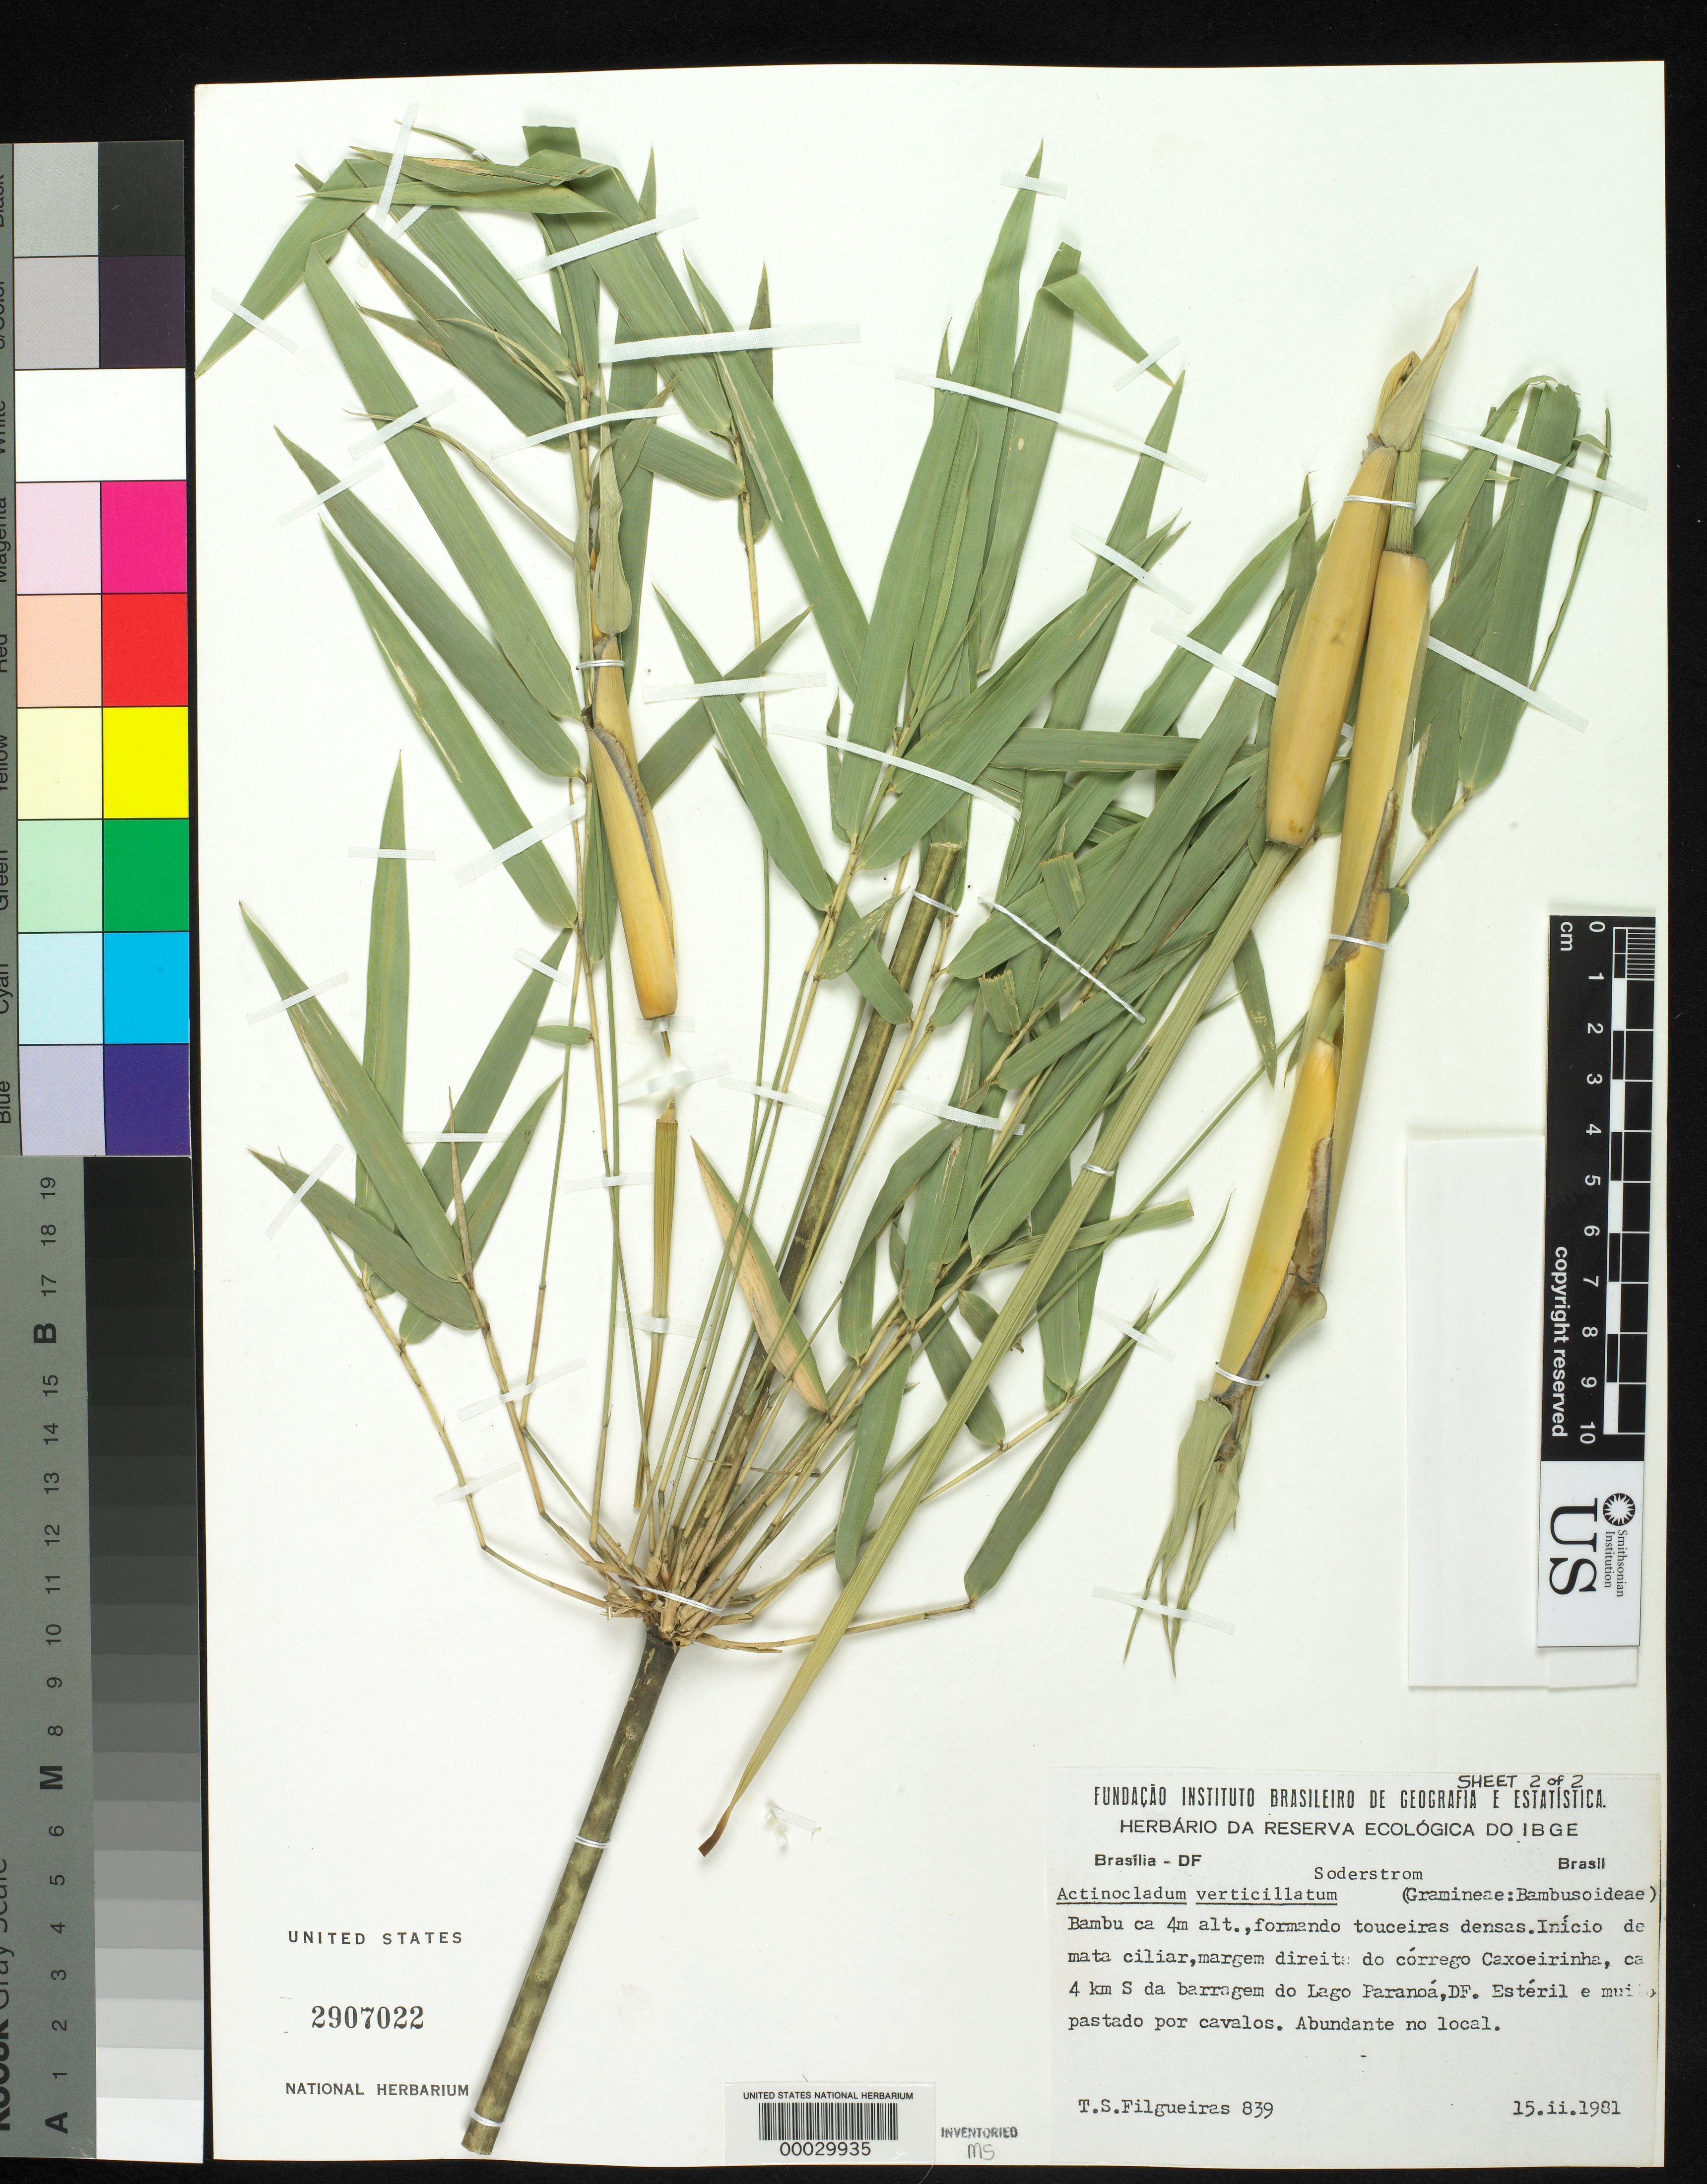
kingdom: Plantae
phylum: Tracheophyta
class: Liliopsida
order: Poales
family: Poaceae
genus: Actinocladum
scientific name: Actinocladum verticillatum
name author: (Nees) McClure ex Soderstr.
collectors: T. S. Filgueiras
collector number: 839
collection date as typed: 15 Feb 1981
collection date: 1981-02-15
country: Brazil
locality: Cacheoirinha,paranoa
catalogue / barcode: US 2907022